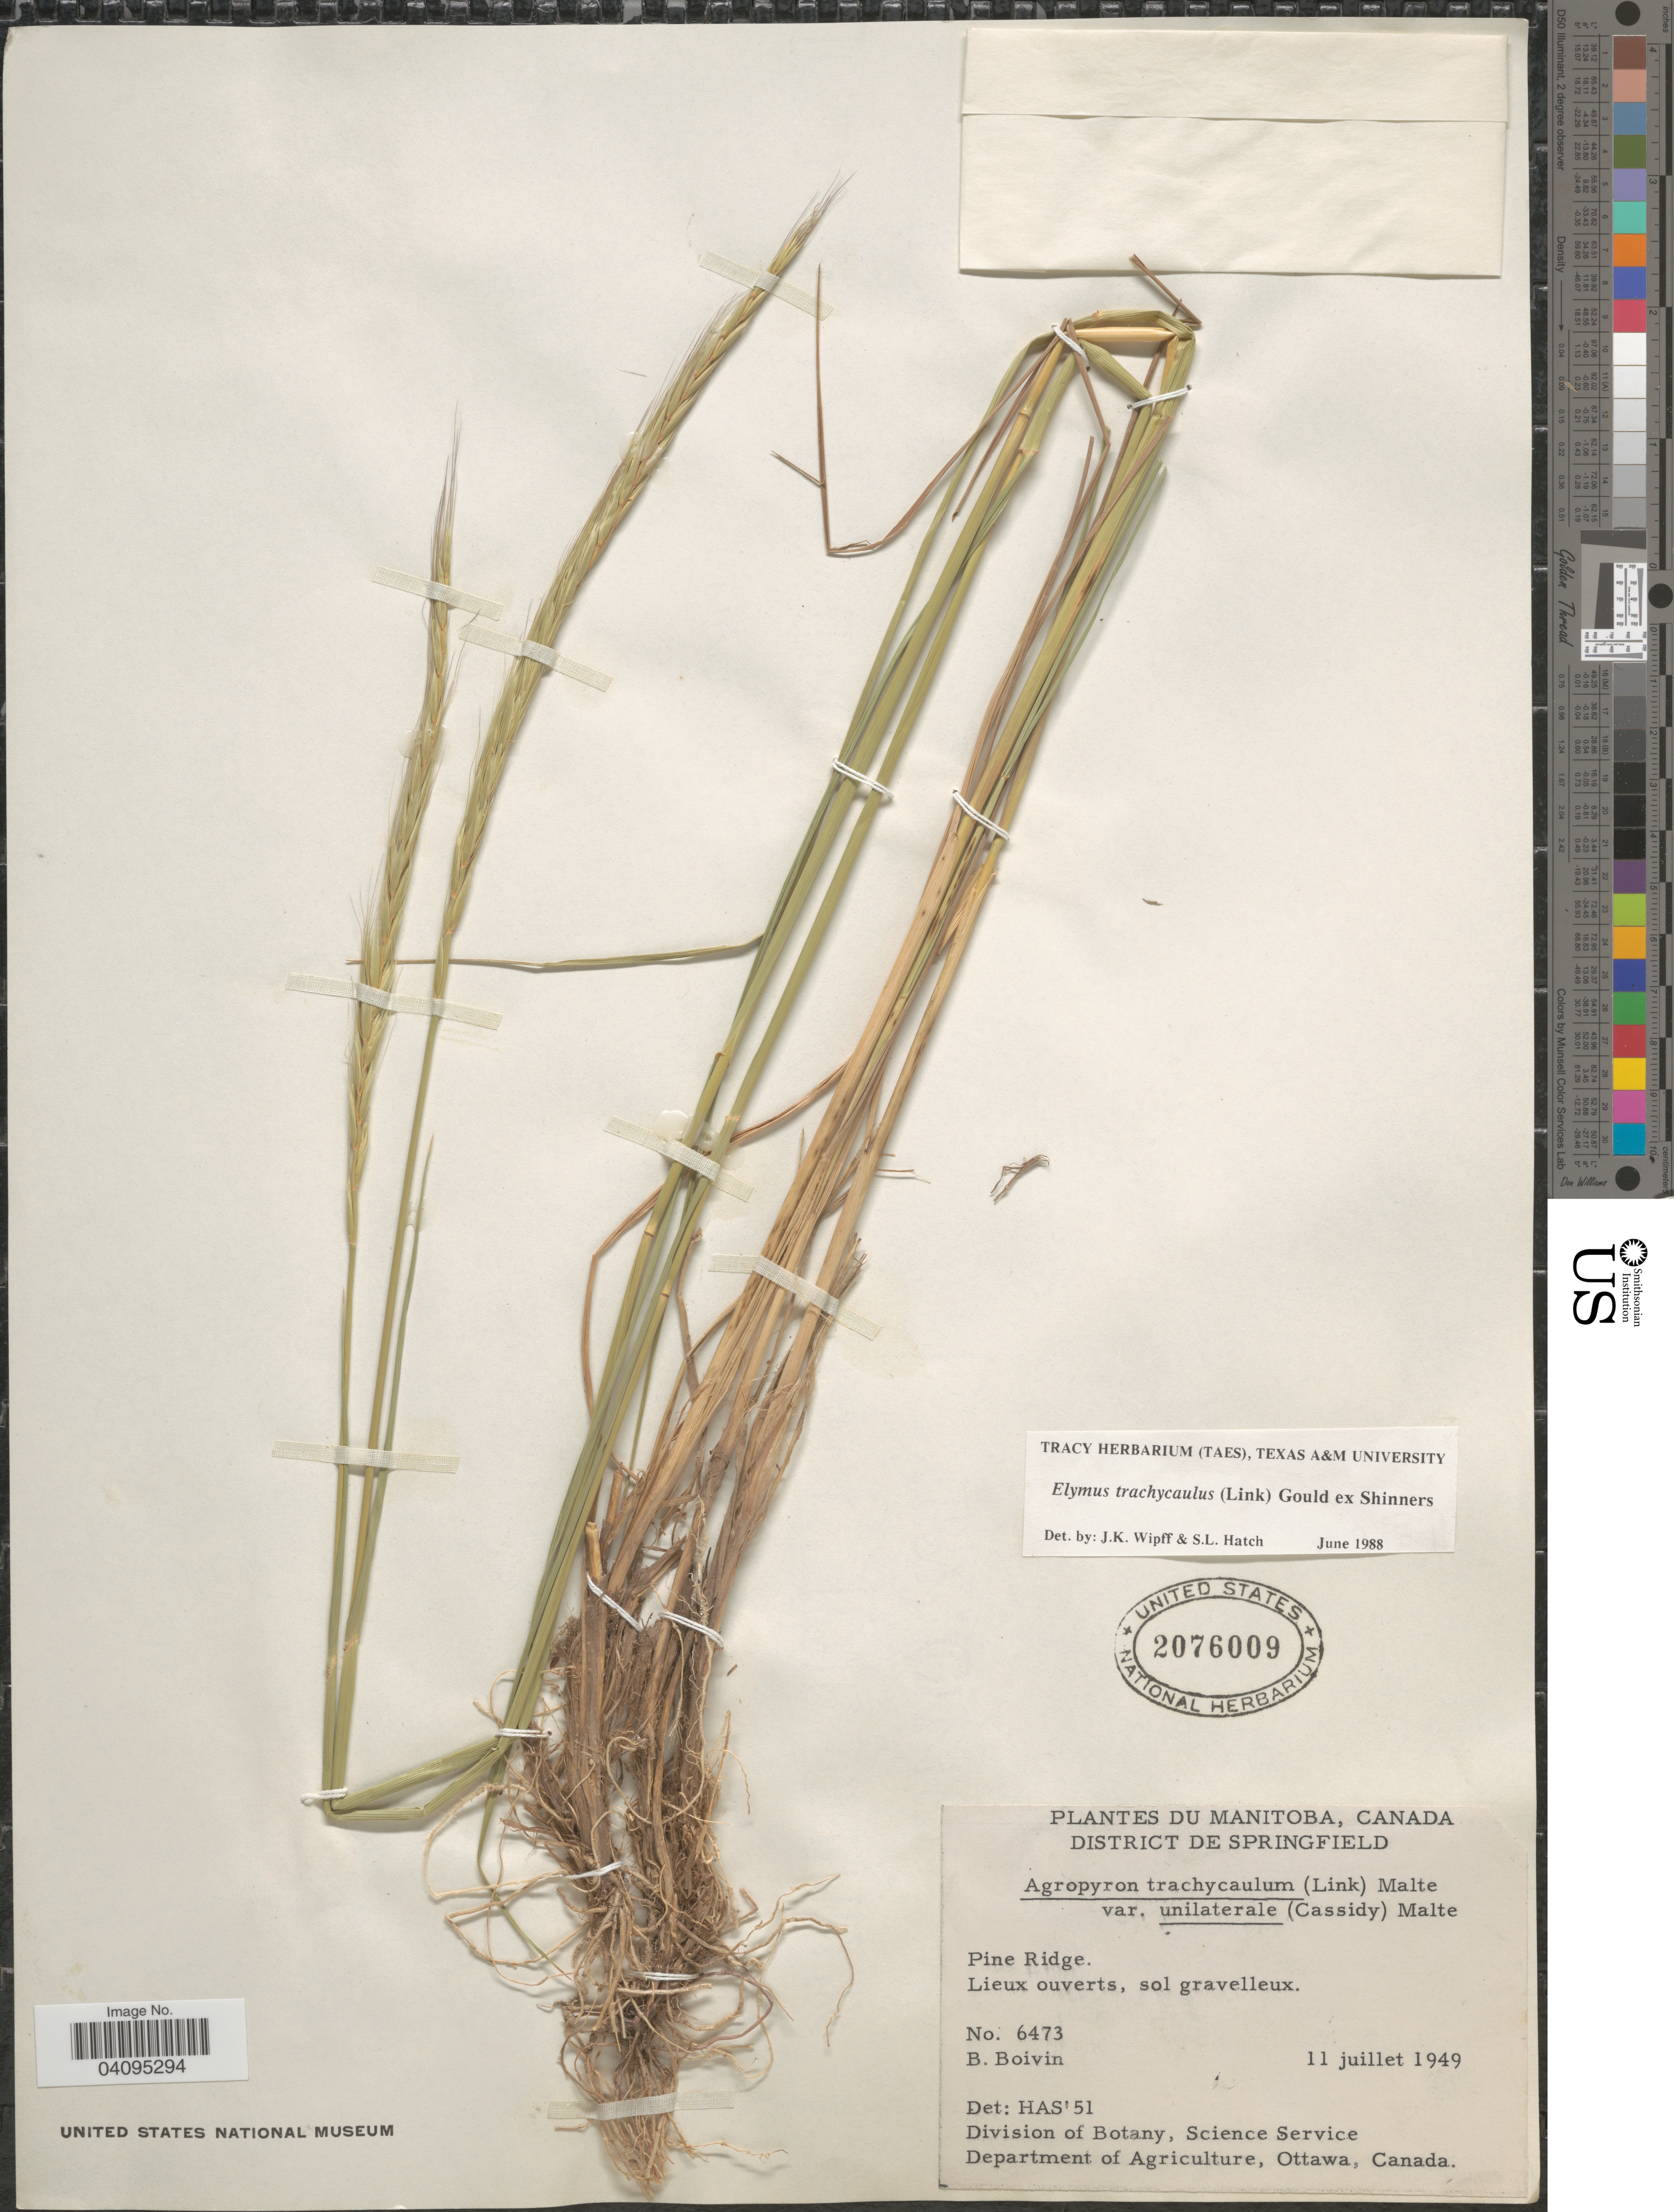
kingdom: Plantae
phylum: Tracheophyta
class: Liliopsida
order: Poales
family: Poaceae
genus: Elymus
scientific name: Elymus trachycaulus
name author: (Link) Gould ex Shinners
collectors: J. R. B. Boivin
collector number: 6473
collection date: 1949-07-11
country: Canada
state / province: Manitoba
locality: District De Springfield. Pine Ridge.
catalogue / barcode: US 2076009